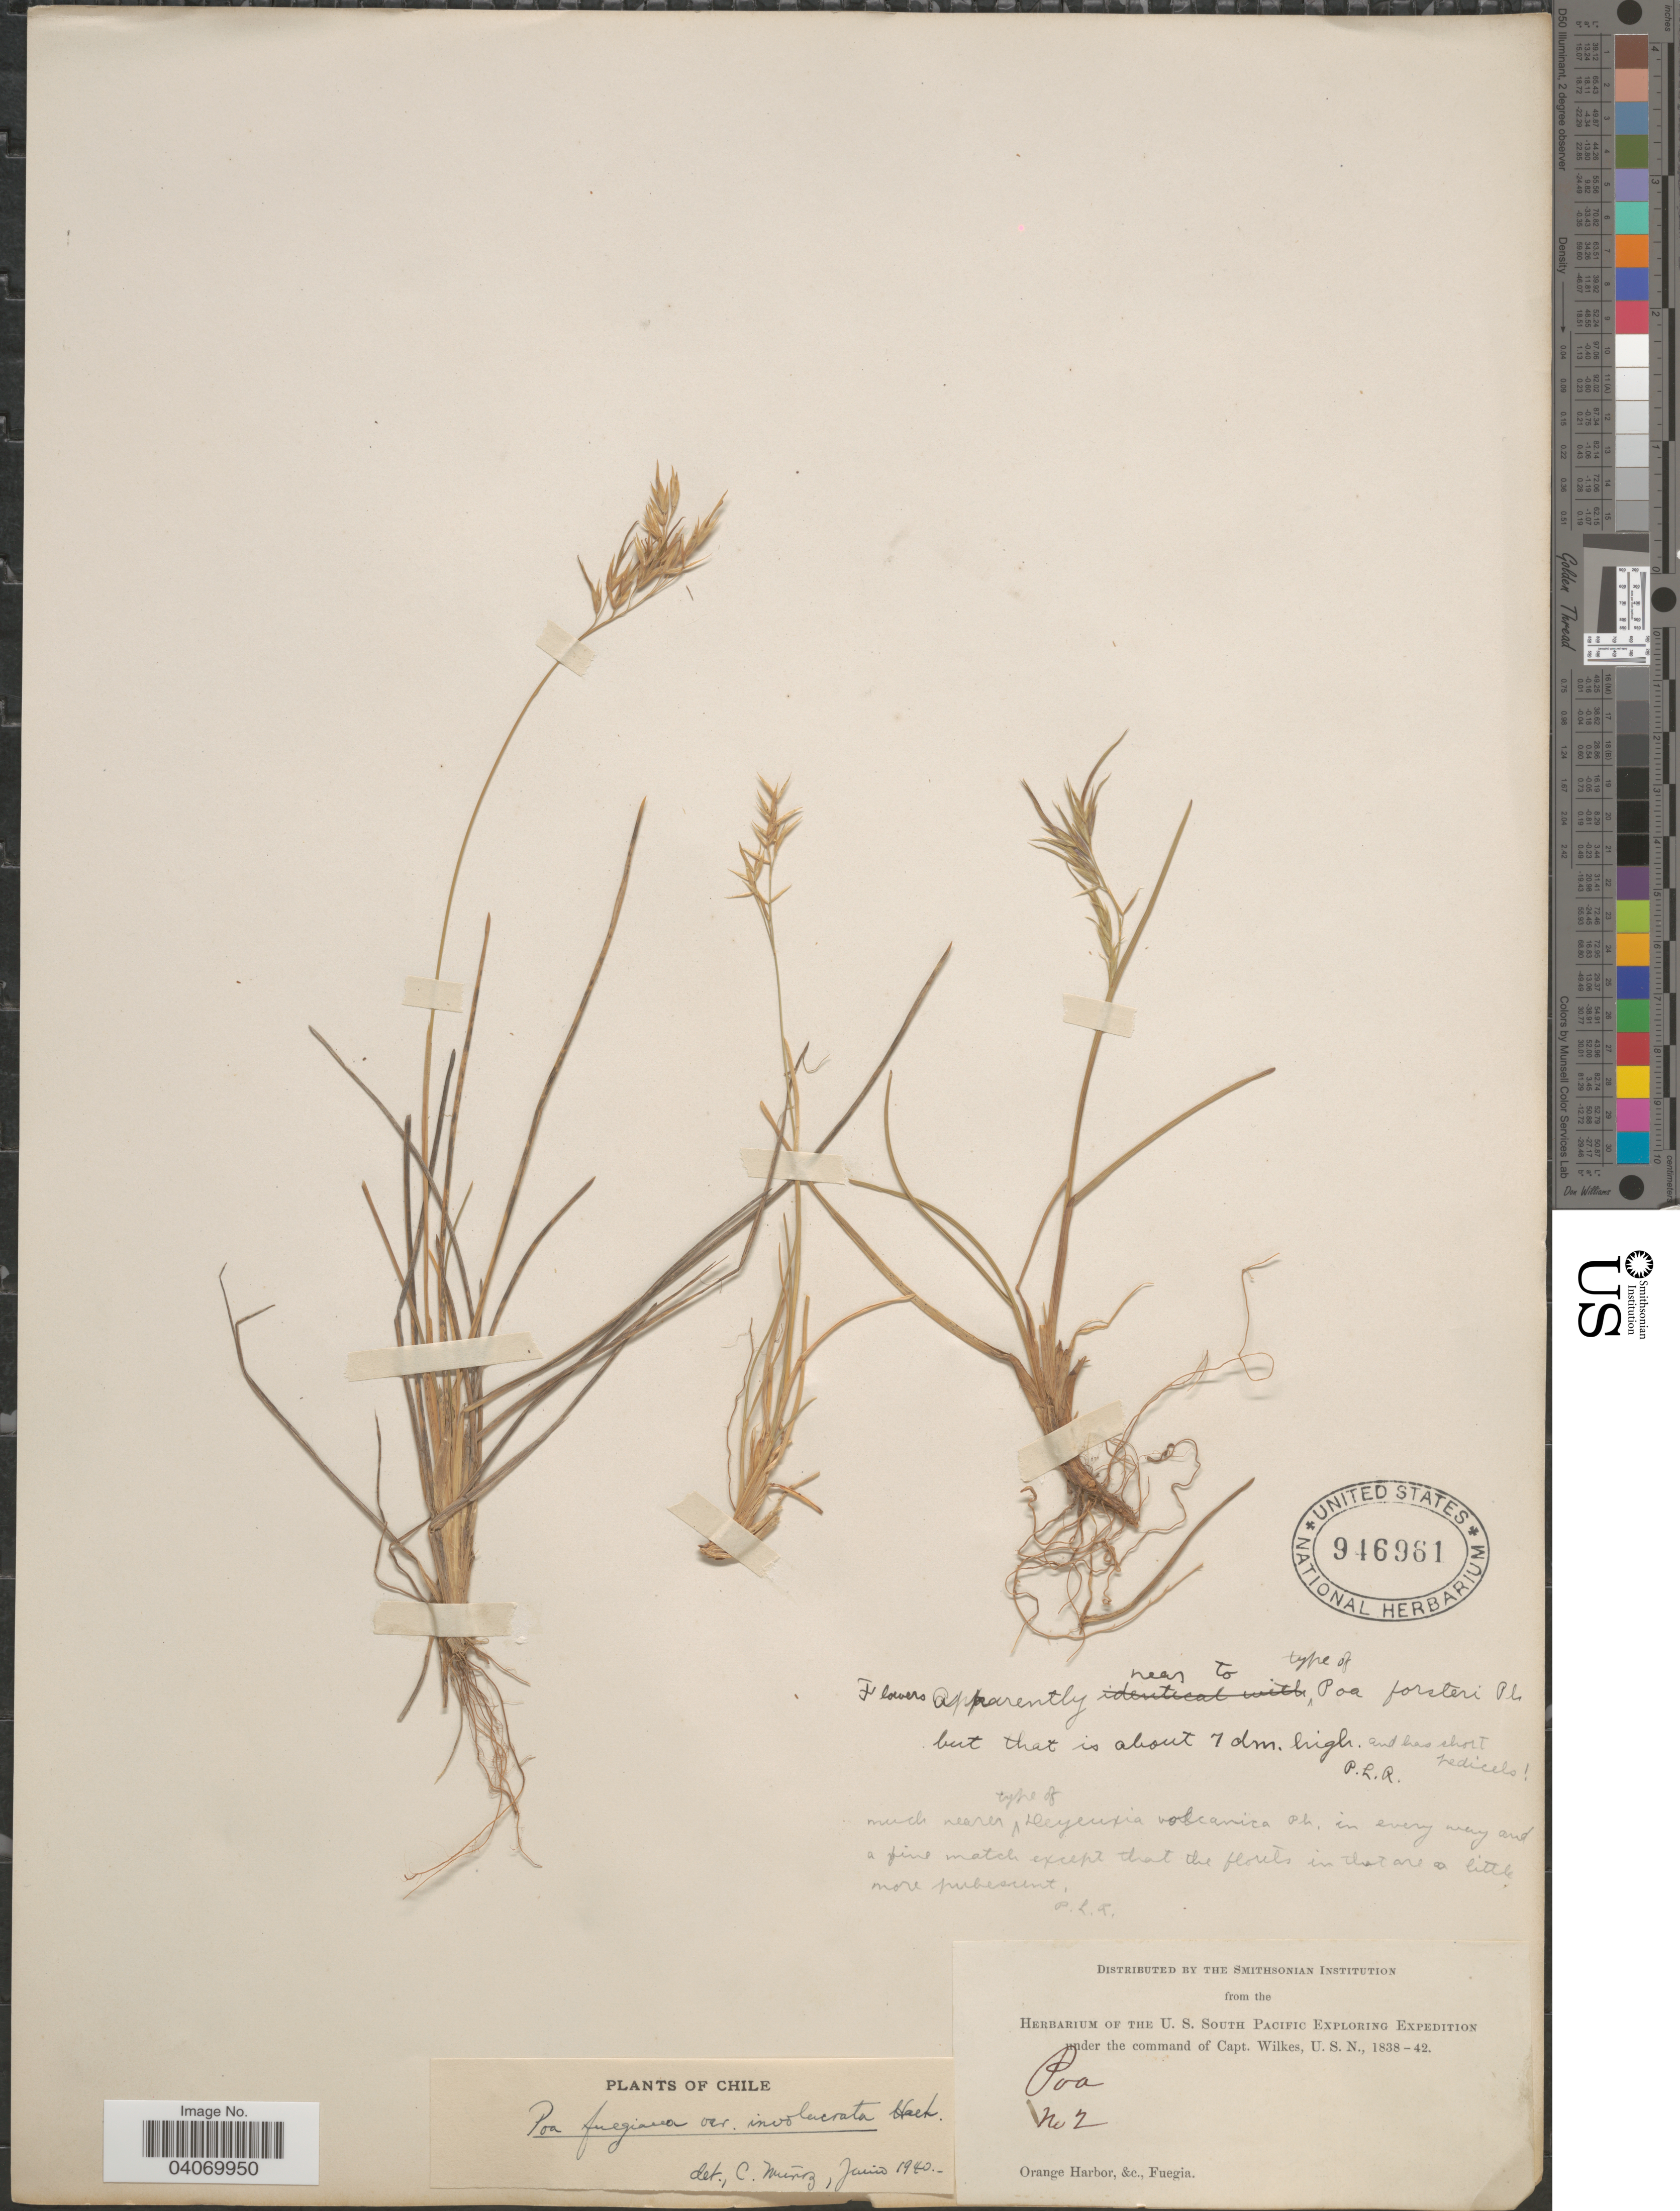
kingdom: Plantae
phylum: Tracheophyta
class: Liliopsida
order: Poales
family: Poaceae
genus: Poa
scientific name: Poa alopecurus subsp. fuegiana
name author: (Hook. f.) D.M. Moore & Dogg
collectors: Wilkes Explor. Exped.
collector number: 2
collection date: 1838/1842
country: Chile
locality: Herbarium of the U. S. South Pacific Exploring Expedition. Orange Harbor, &c., Fuegia.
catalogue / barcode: US 946961